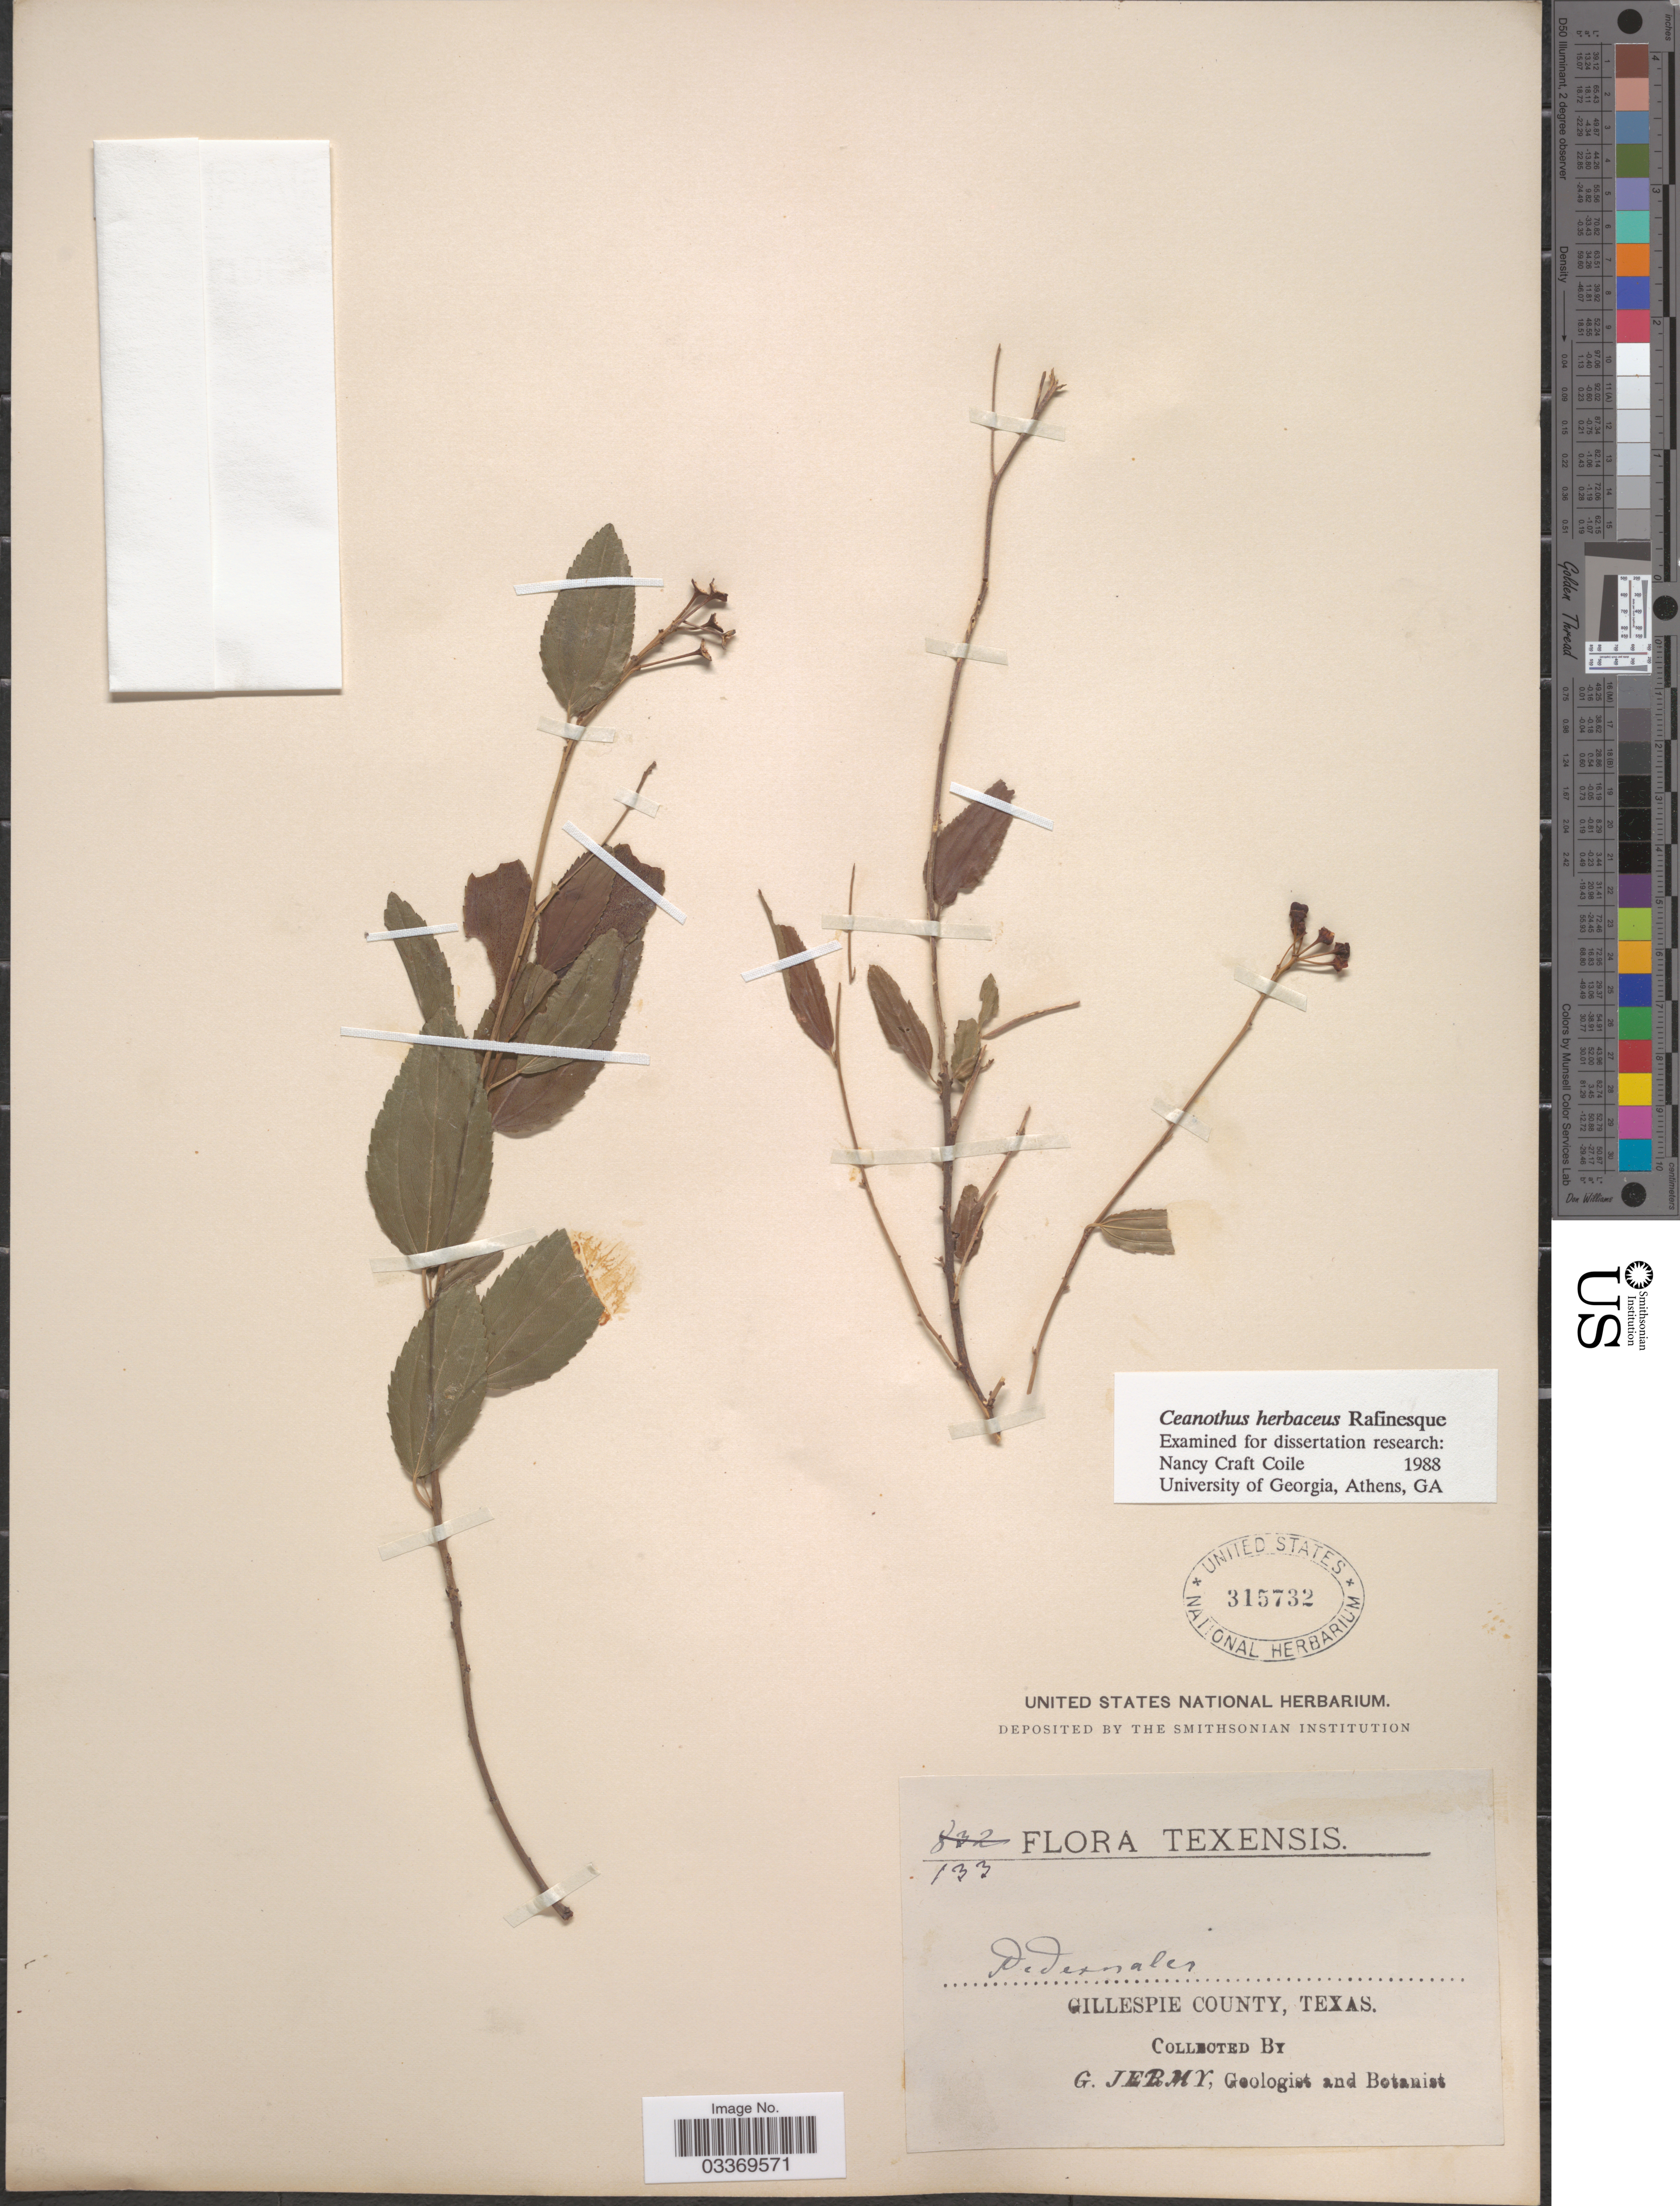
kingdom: Plantae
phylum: Tracheophyta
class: Magnoliopsida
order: Rosales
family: Rhamnaceae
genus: Ceanothus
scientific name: Ceanothus ovatus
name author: Desf.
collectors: G. Jermy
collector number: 133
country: United States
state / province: Texas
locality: Pedernales. Gillespie County.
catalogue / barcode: US 315732